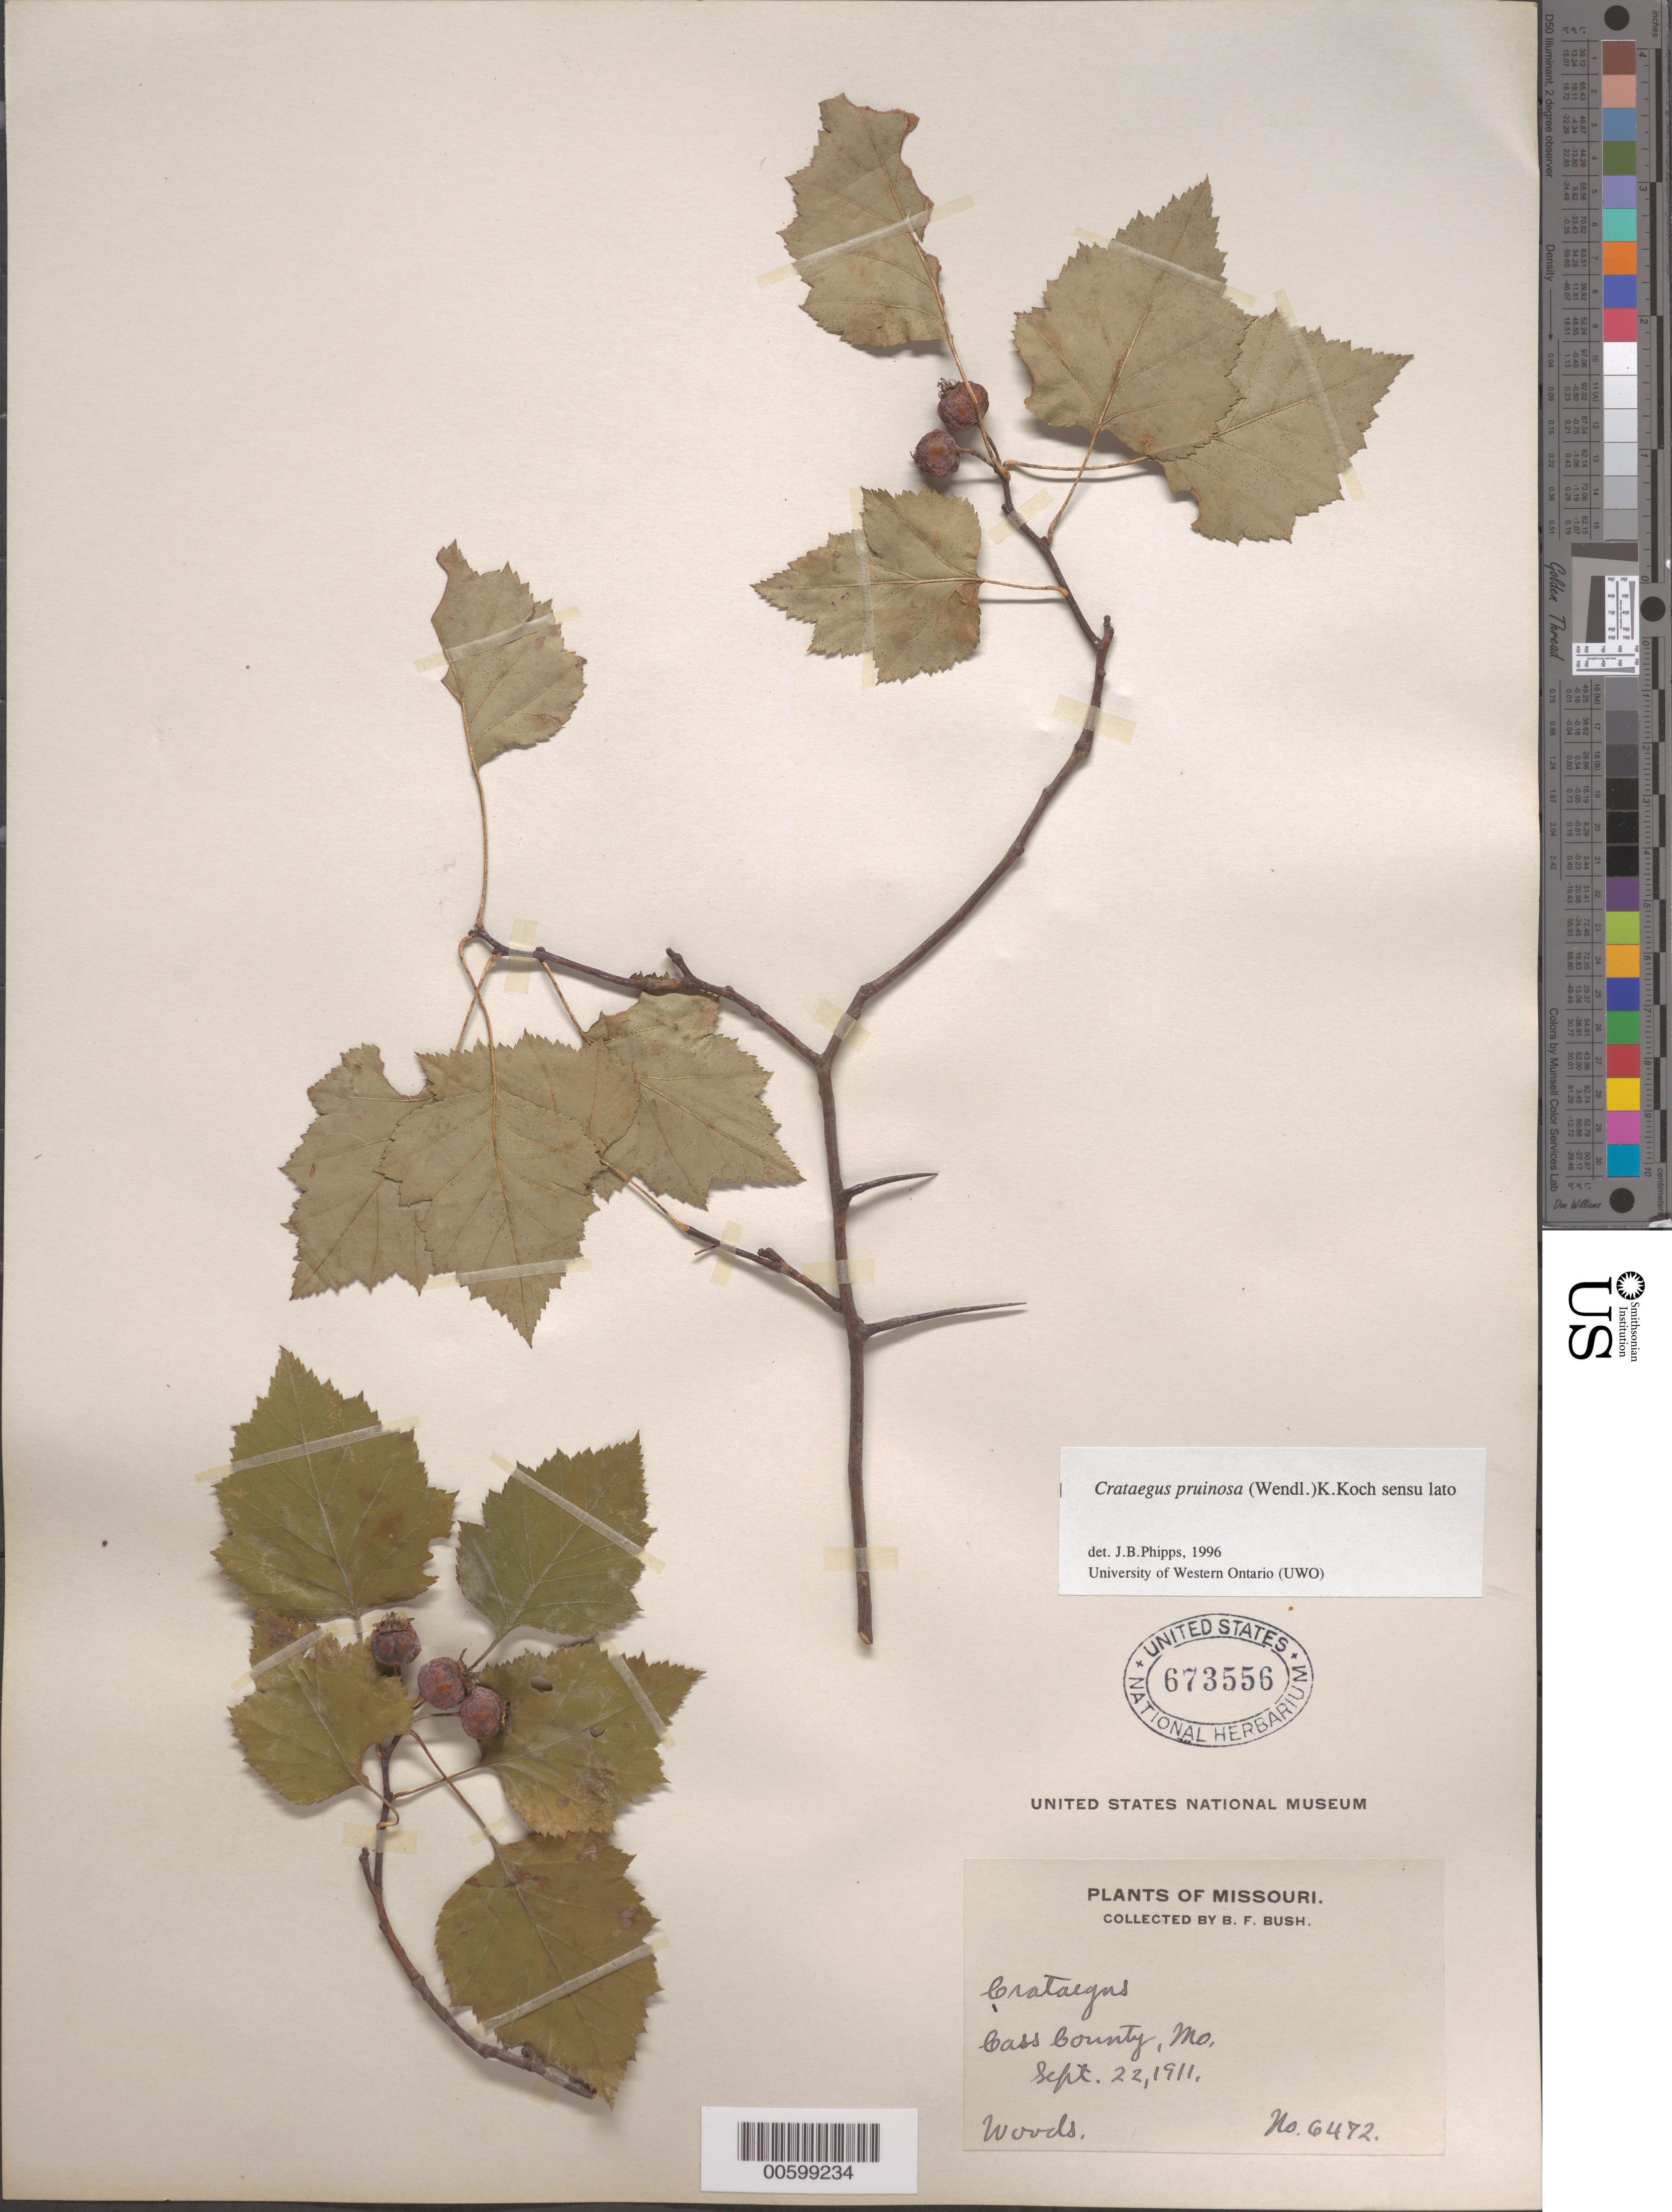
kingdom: Plantae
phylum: Tracheophyta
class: Magnoliopsida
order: Rosales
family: Rosaceae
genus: Crataegus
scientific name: Crataegus pruinosa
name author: (H.L. Wendl.) K. Koch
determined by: Phipps, James B., (UWO), University of Western Ontario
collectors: B. F. Bush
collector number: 6472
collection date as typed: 22 Sep 1911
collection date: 1911-09-22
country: United States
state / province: Missouri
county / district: Cass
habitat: Woods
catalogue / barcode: US 673556